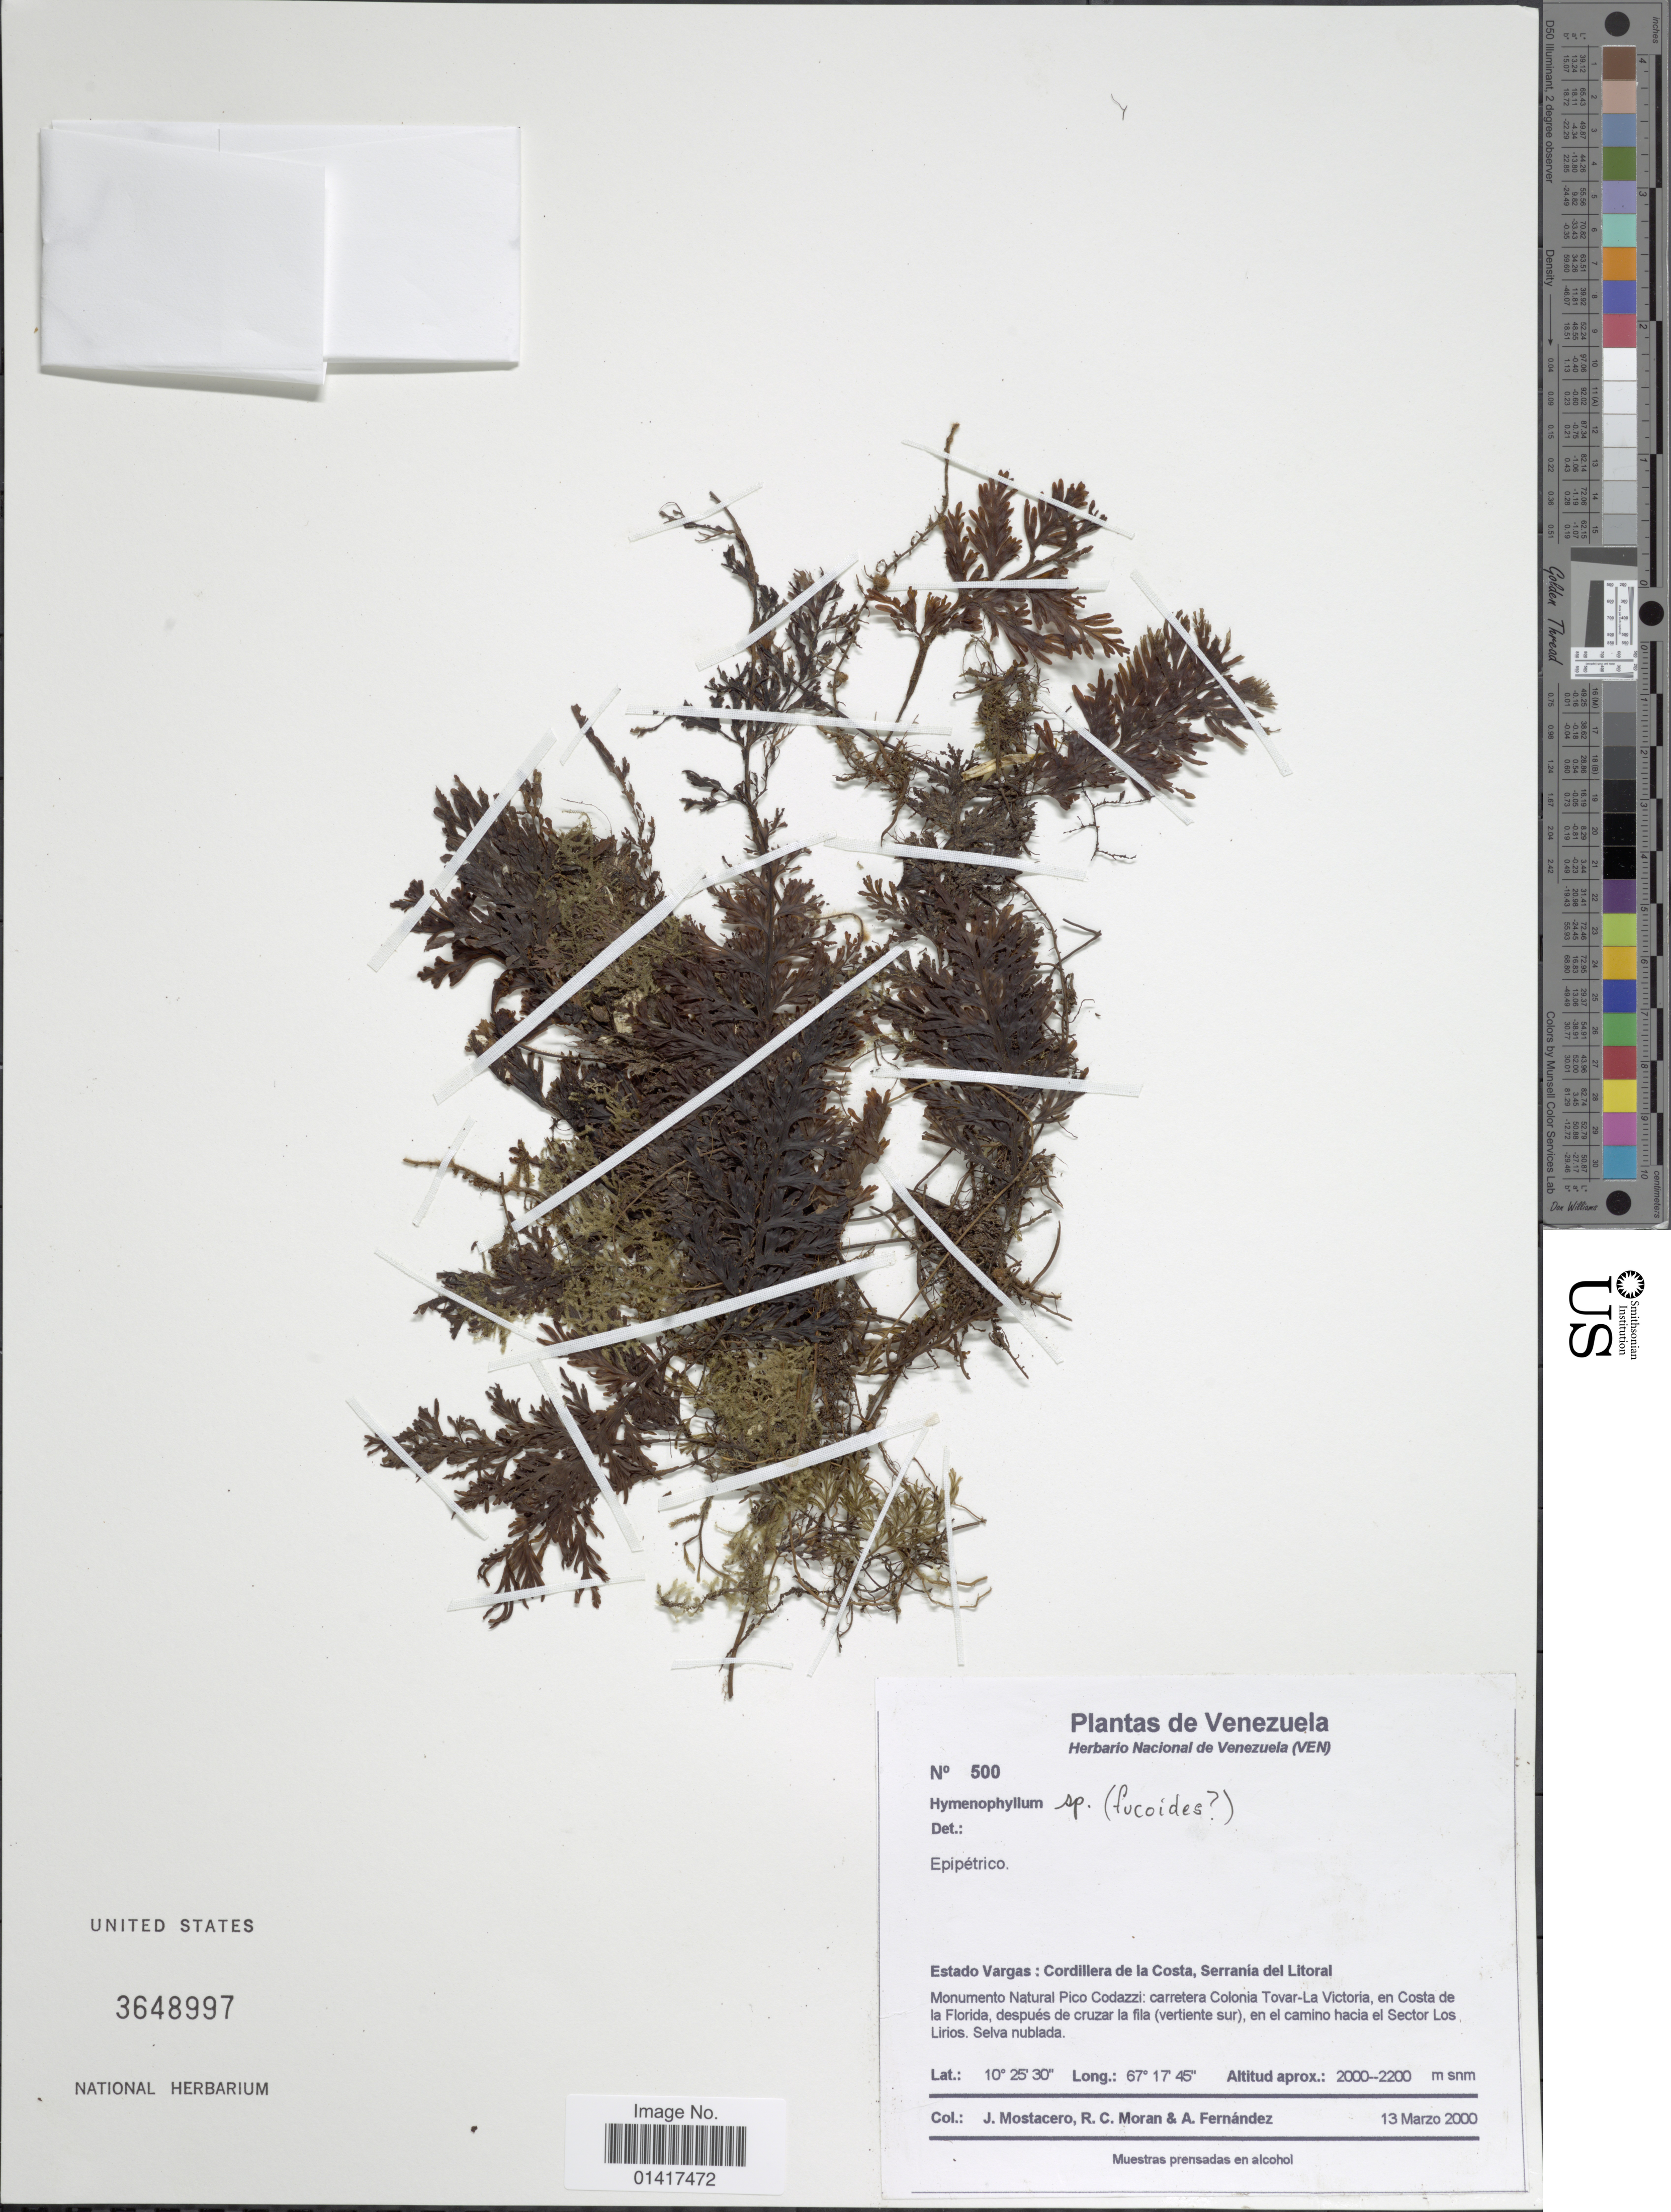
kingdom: Plantae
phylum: Tracheophyta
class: Polypodiopsida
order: Hymenophyllales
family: Hymenophyllaceae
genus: Hymenophyllum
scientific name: Hymenophyllum sp.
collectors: J. Mostacero, R. Moran & J. L. Fernández-Alonso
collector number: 500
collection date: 2000-03-13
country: Venezuela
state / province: Vargas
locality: Estado Vargas: Cordillera de la Costa, Serrania del Litoral. Monumento Natural Pico Codazzi: carretera Colonia Tovar-La Victoria, en Costa de la FLorida, despues de cruzar la fila (vertiente sur), en el camino hacia el Sector Los Lirios, Selnva nublada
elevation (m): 2000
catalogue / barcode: US 3648997